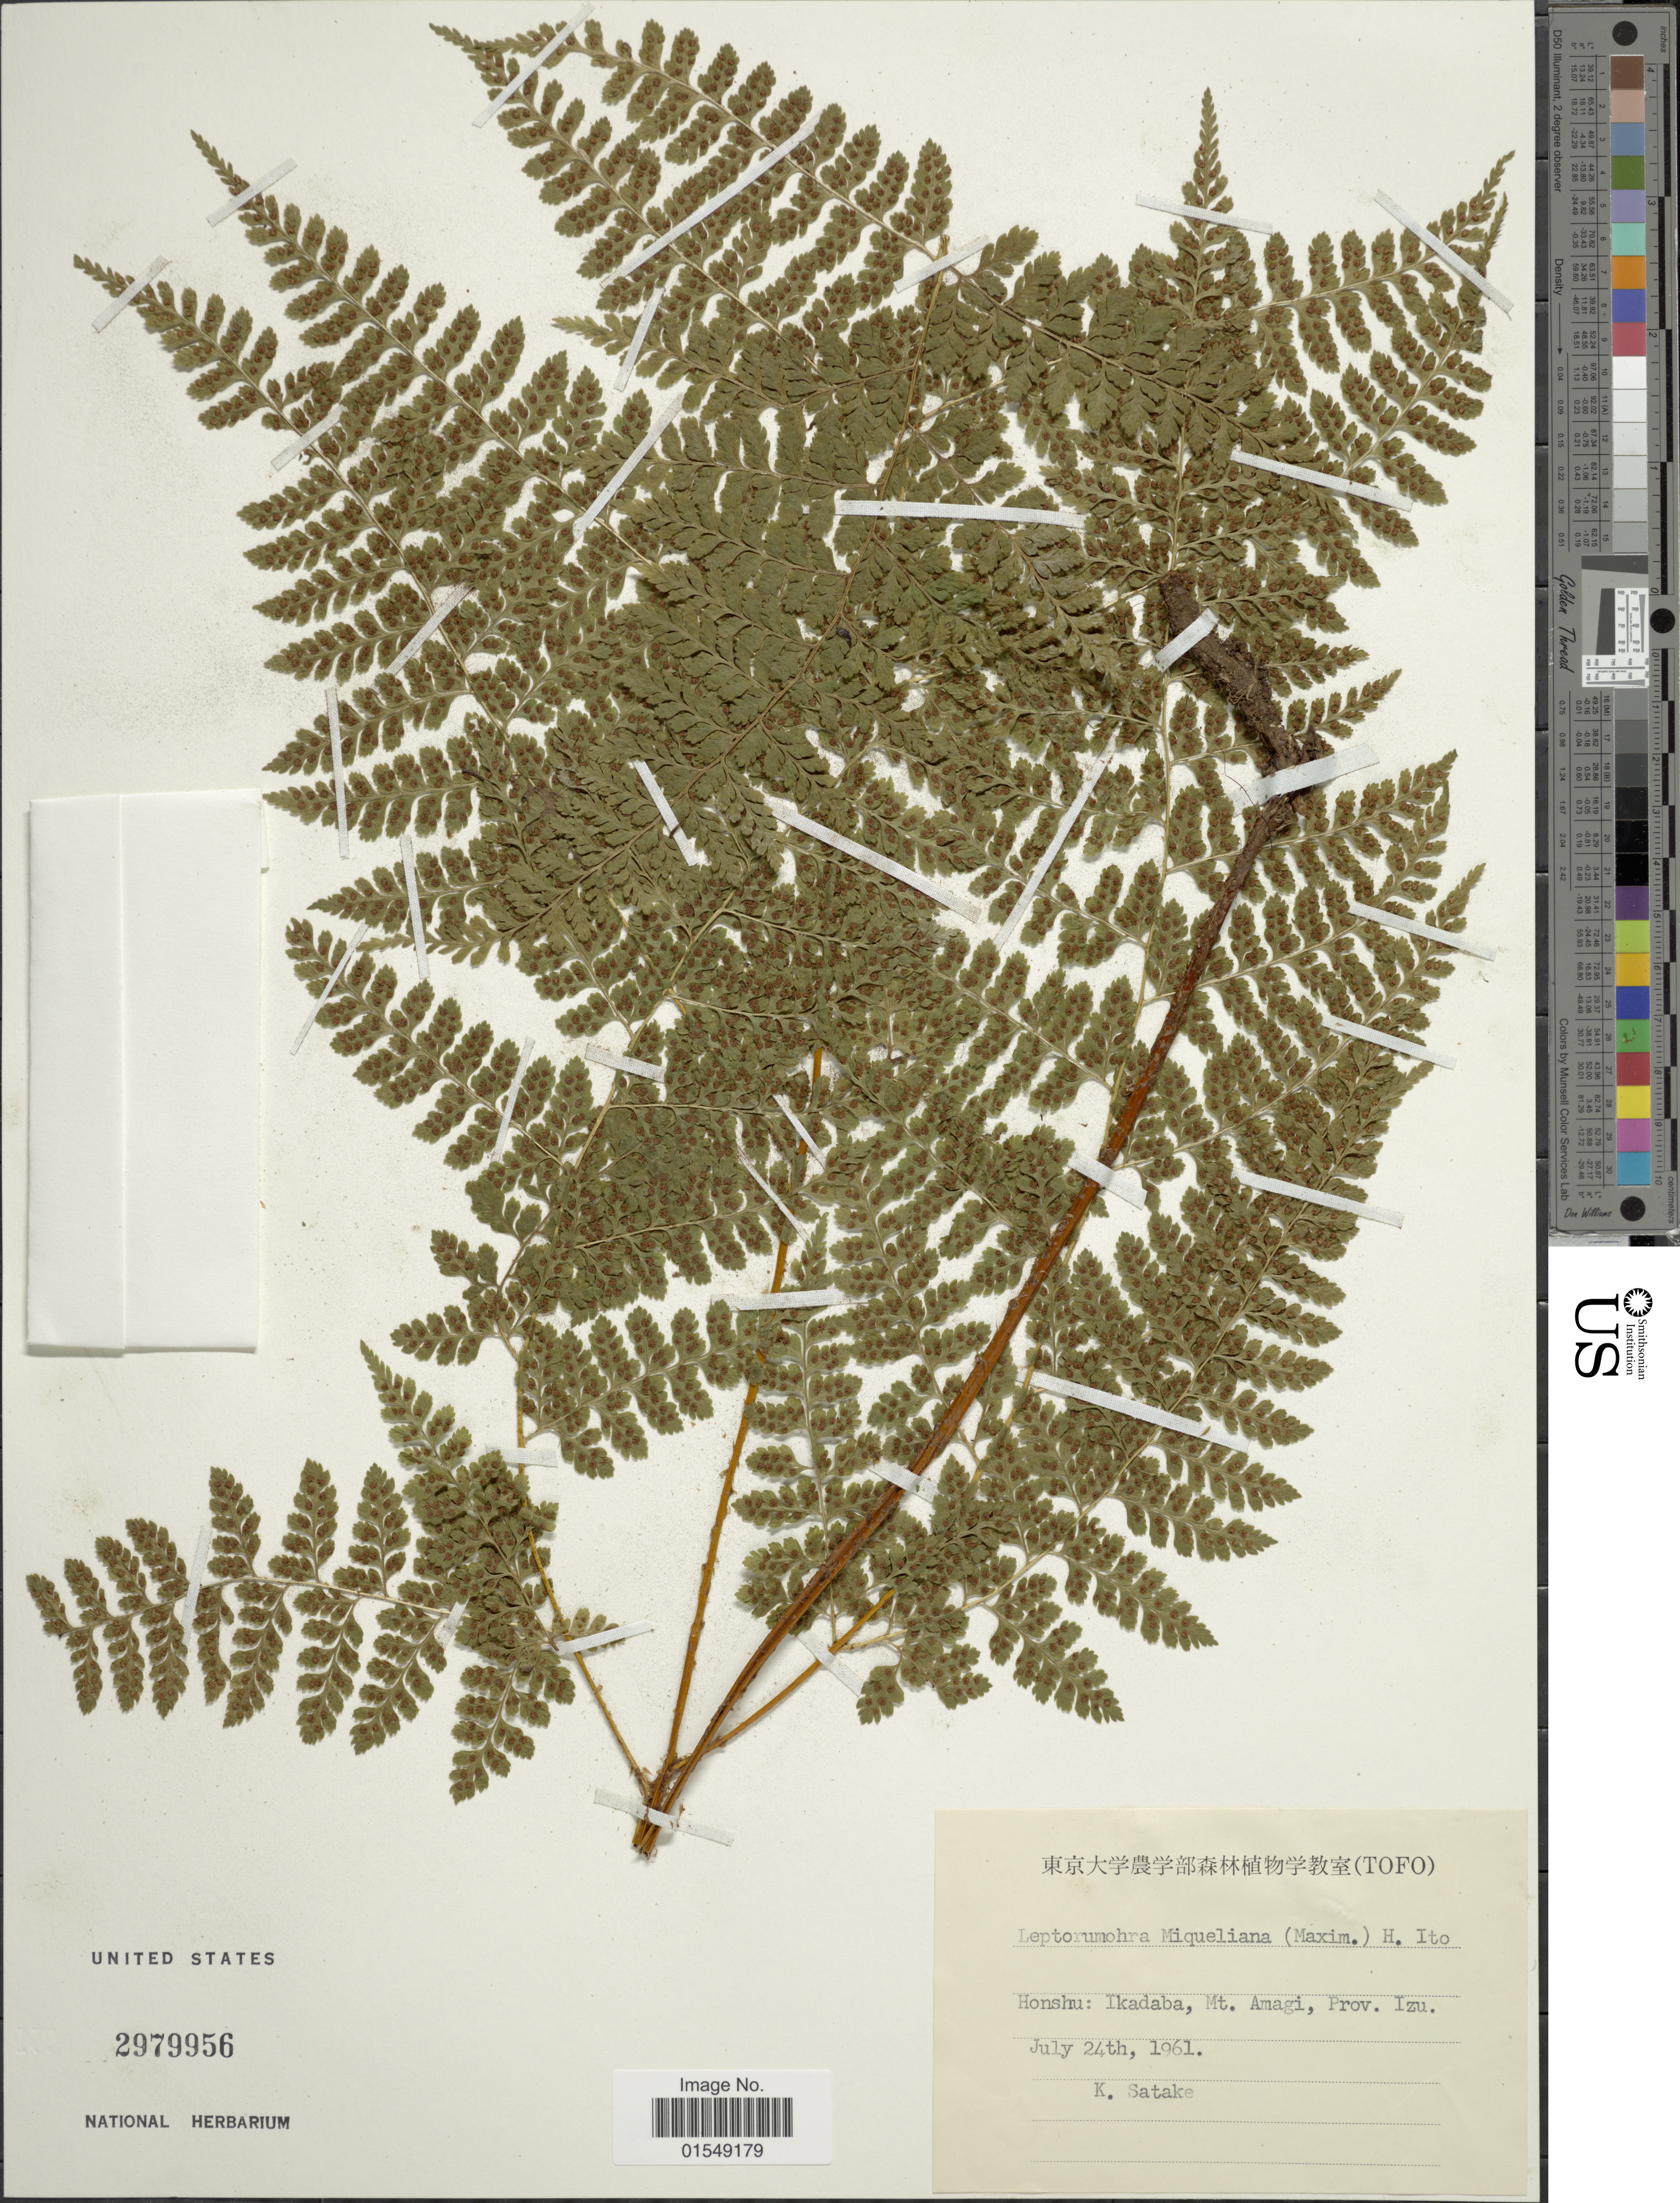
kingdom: Plantae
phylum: Tracheophyta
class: Polypodiopsida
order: Polypodiales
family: Dryopteridaceae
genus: Arachniodes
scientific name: Arachniodes miqueliana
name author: (Maxim. ex Franch. & Sav.) Ohwi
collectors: K. Satake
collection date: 1961-07-24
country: Japan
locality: Honshu: Ikadaba, Mt. Amagi, Prov. Izu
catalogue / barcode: US 2979956